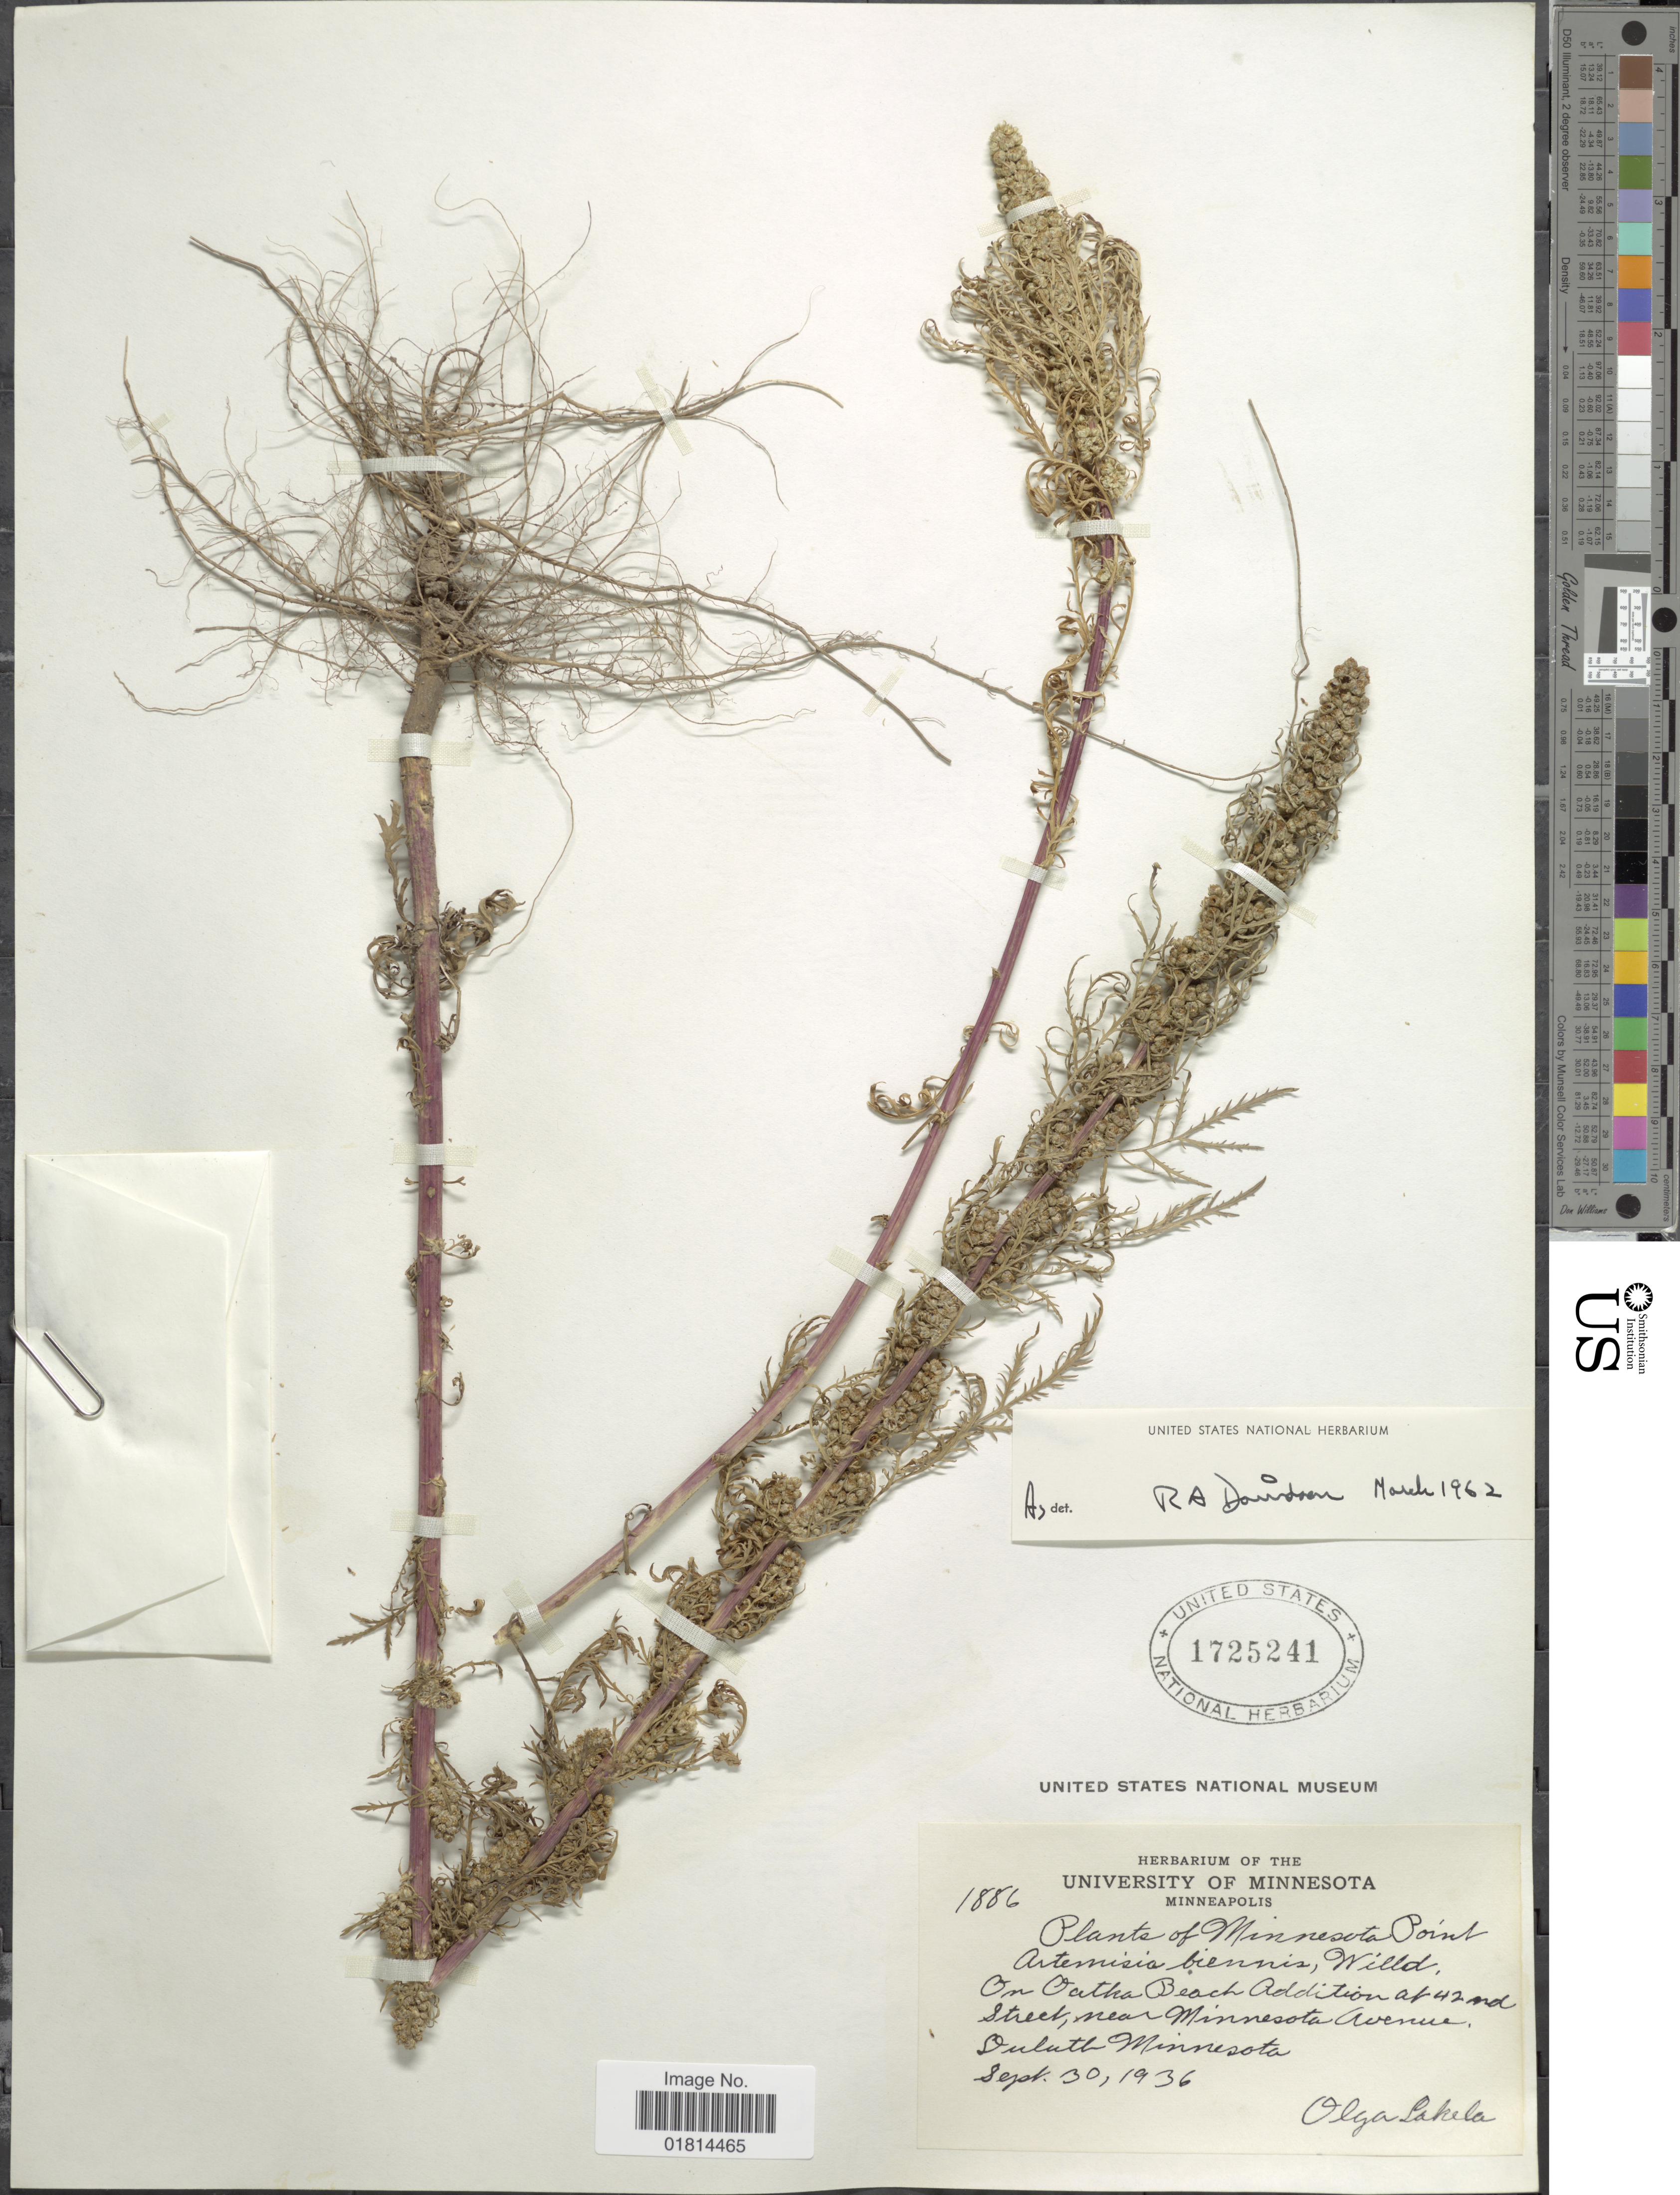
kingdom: Plantae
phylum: Tracheophyta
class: Magnoliopsida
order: Asterales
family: Asteraceae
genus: Artemisia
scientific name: Artemisia biennis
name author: Willd.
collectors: O. K. Lakela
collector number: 1886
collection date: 1936-09-30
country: United States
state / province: Minnesota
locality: On Oatka Beach Addition at 42nd Street, near Minnesota Avenue. Duluth Minnesota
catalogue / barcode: US 1725241